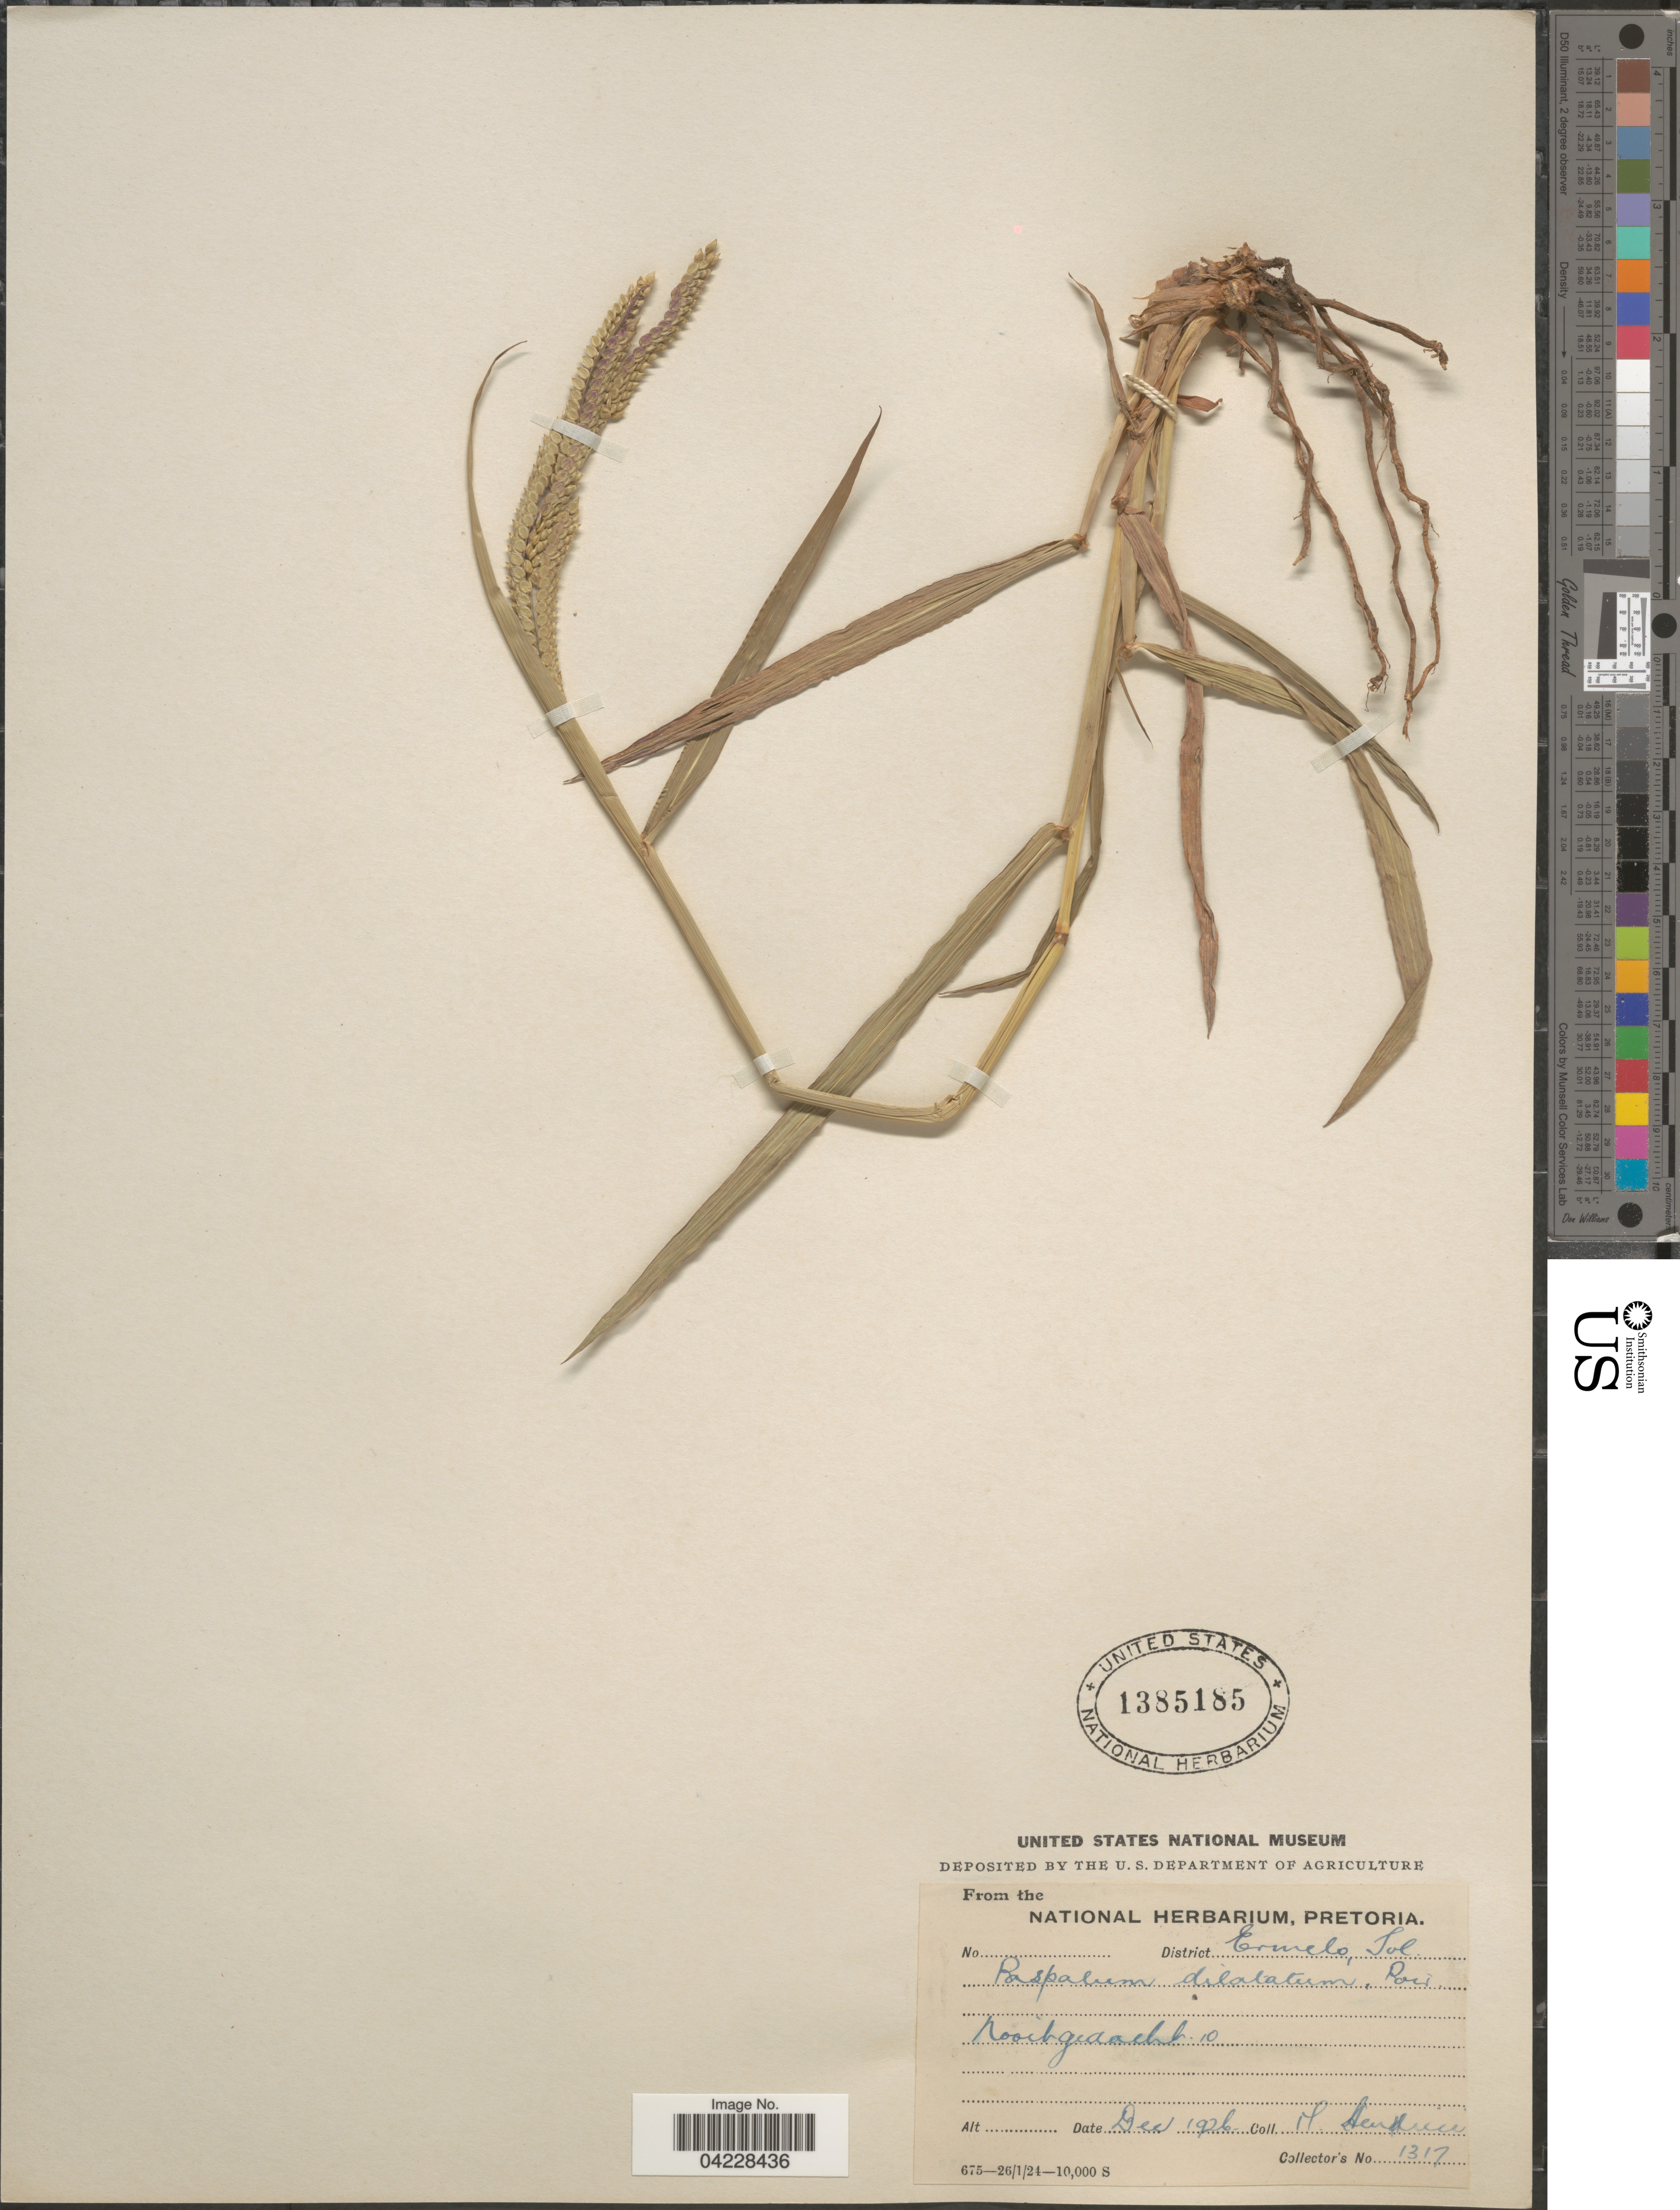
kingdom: Plantae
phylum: Tracheophyta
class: Liliopsida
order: Poales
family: Poaceae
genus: Paspalum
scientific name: Paspalum dilatatum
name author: Poir.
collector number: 1317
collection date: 1926-12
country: South Africa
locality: District Ermelo, Tvl. Nooitgedacht 10.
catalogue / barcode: US 1385185